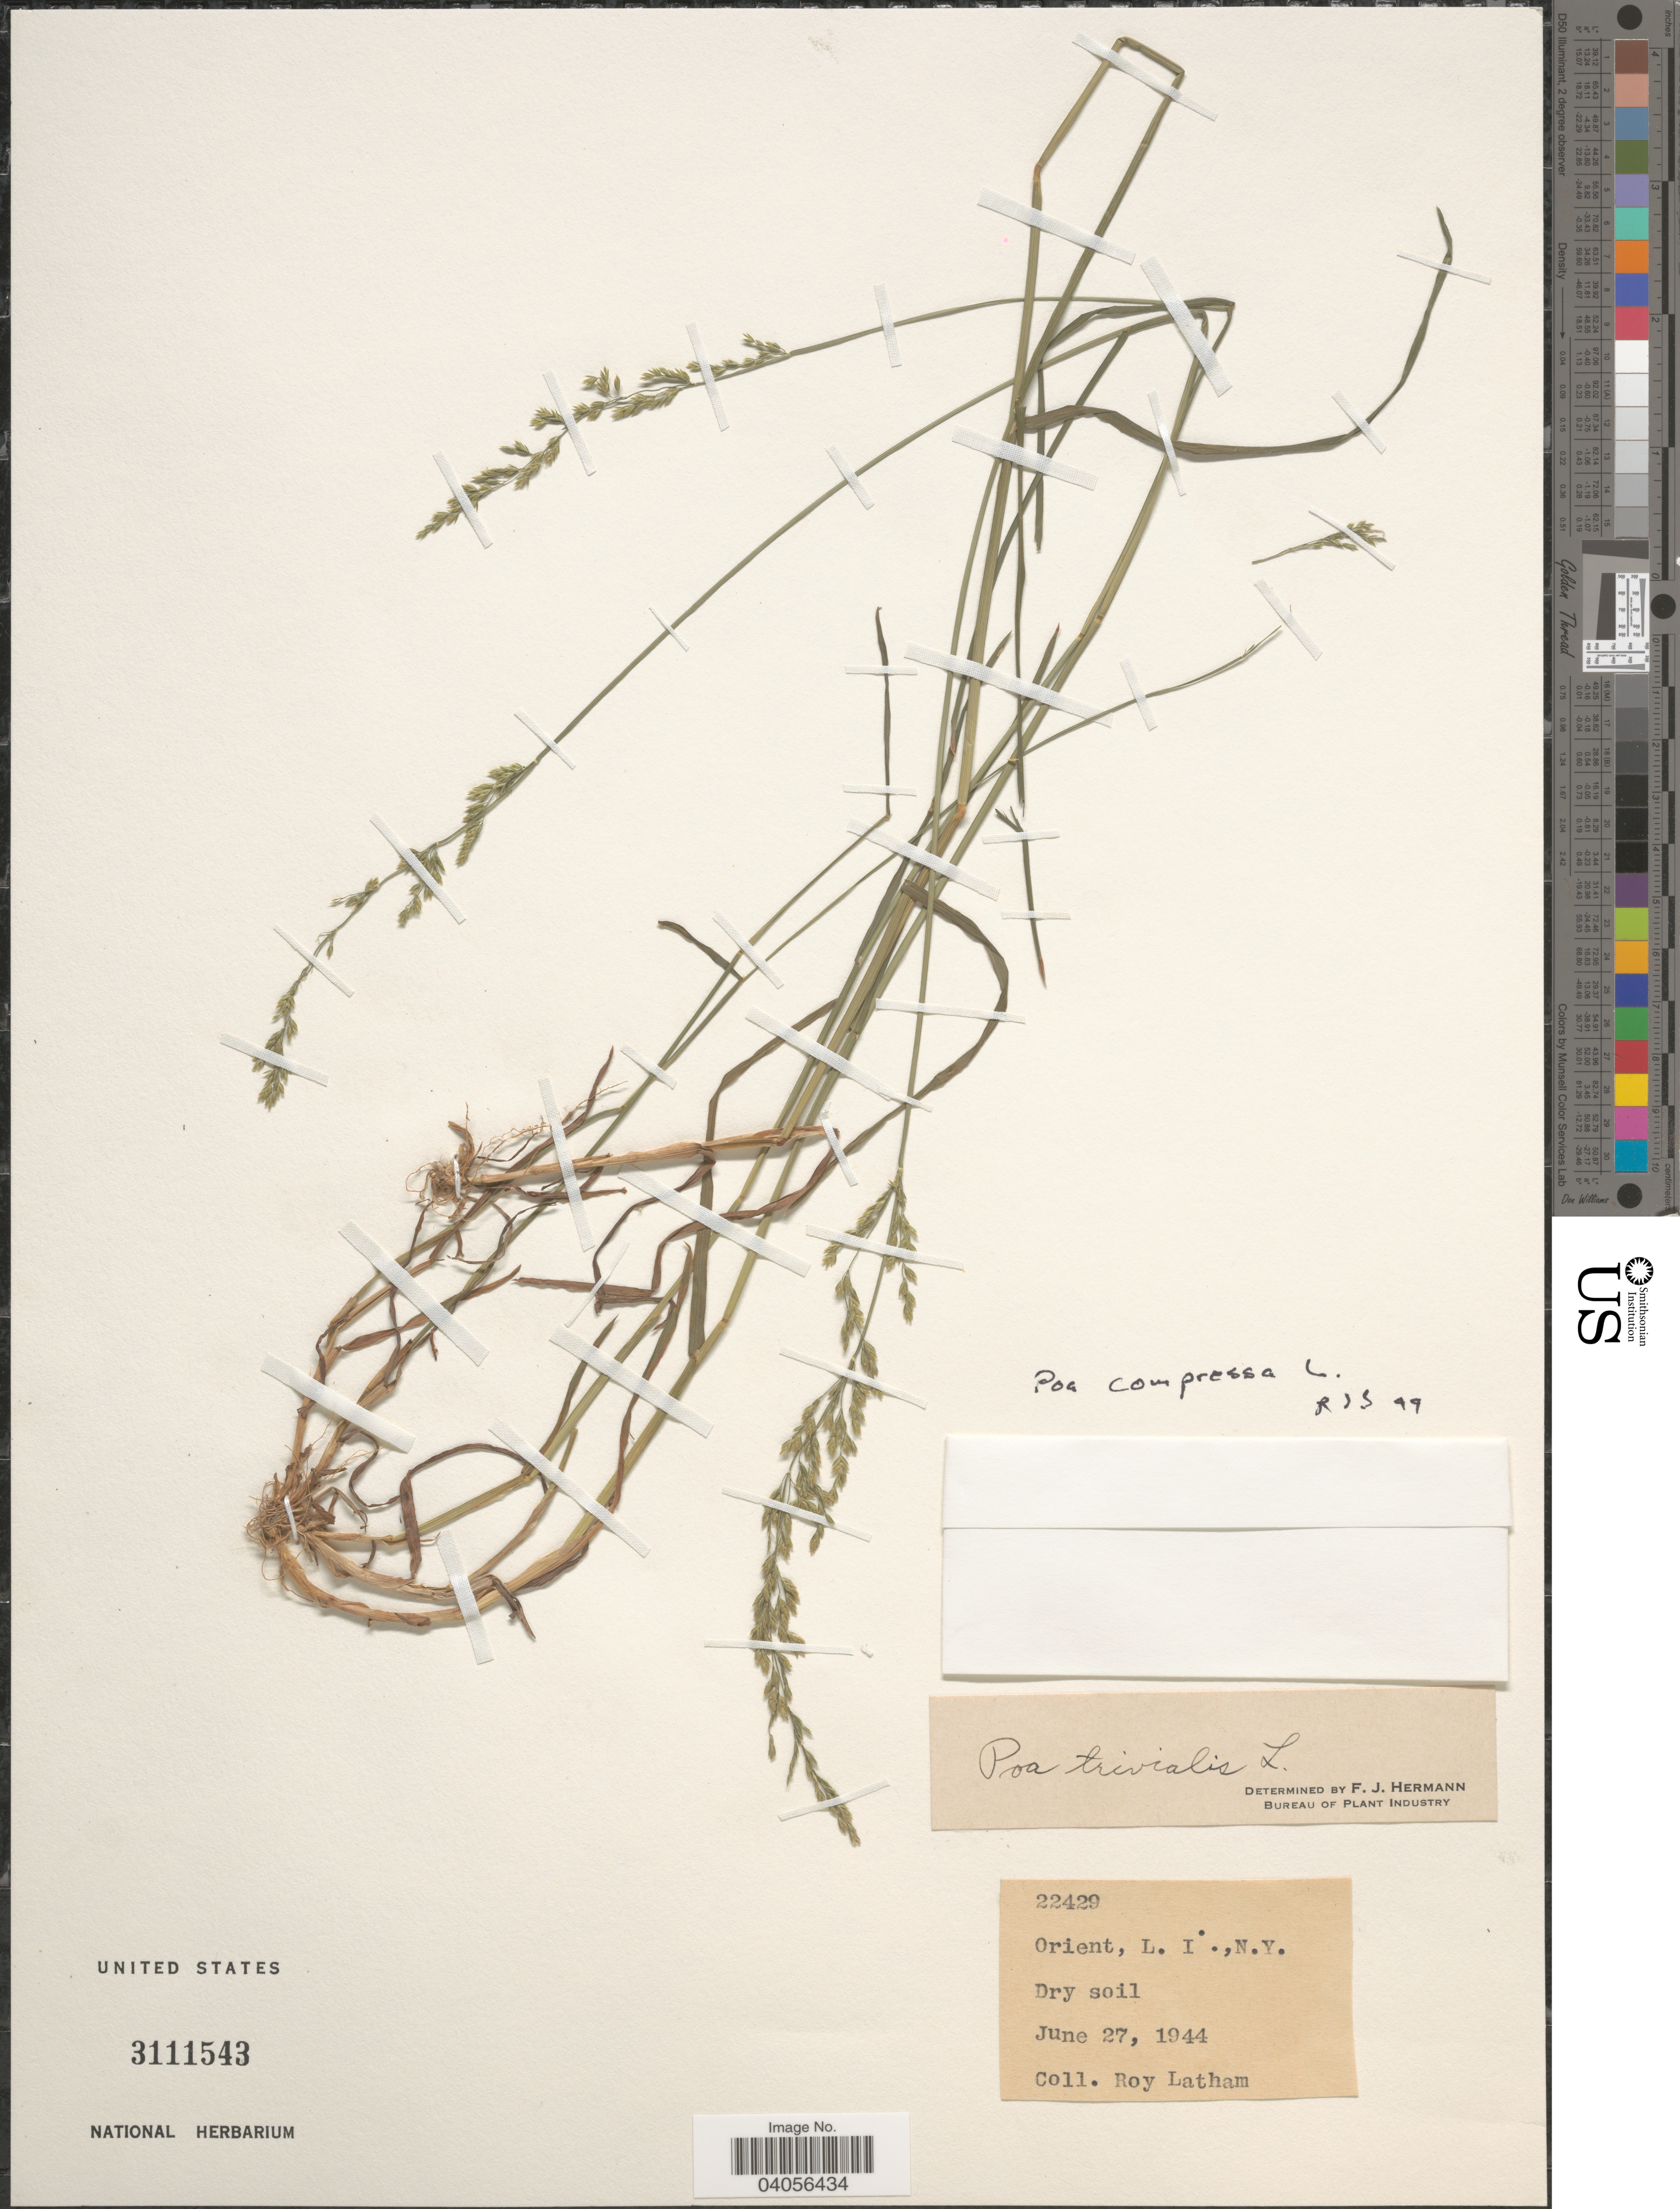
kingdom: Plantae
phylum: Tracheophyta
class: Liliopsida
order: Poales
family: Poaceae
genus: Poa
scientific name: Poa compressa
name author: L.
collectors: R. Latham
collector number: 22429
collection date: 1944-06-27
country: United States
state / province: New York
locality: Orient, L. I.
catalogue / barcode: US 3111543